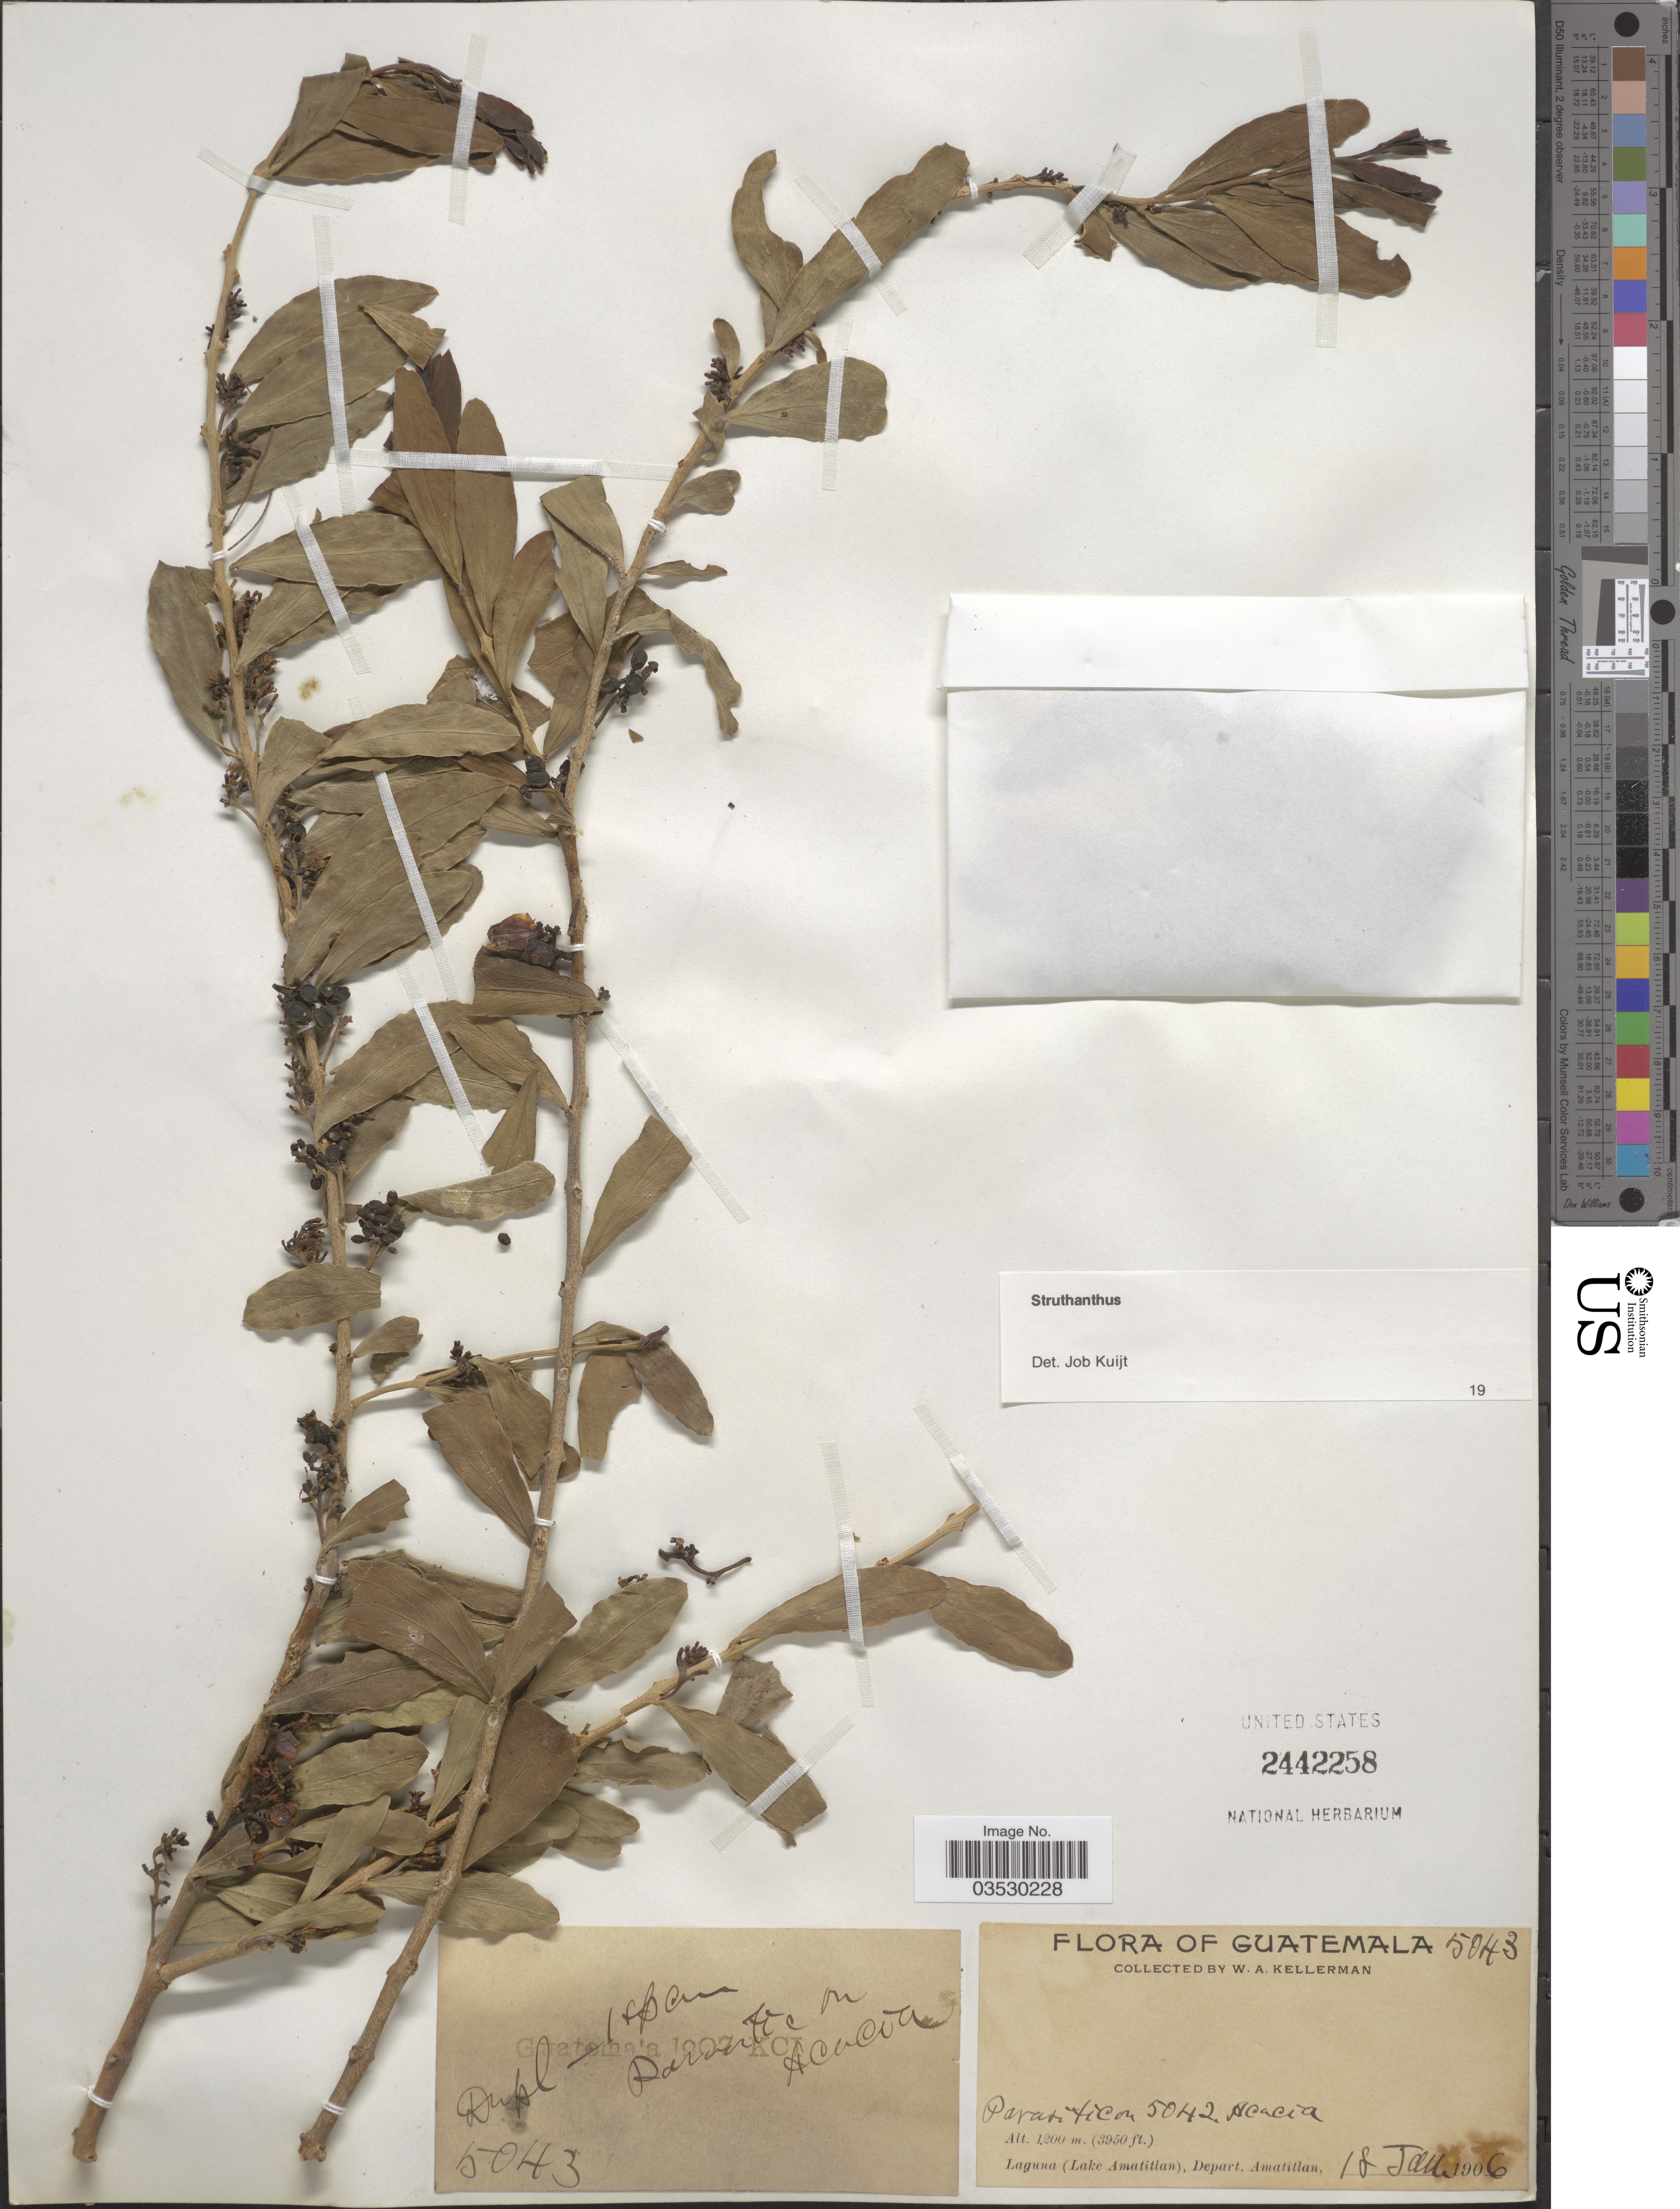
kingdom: Plantae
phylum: Tracheophyta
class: Magnoliopsida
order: Santalales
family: Loranthaceae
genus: Struthanthus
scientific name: Struthanthus sp.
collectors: W. Kellerman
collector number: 5043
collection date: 1906-01-18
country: Guatemala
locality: Laguna (Lake Amatitlan), Depart. Amatitlan.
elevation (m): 1200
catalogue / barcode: US 2442258